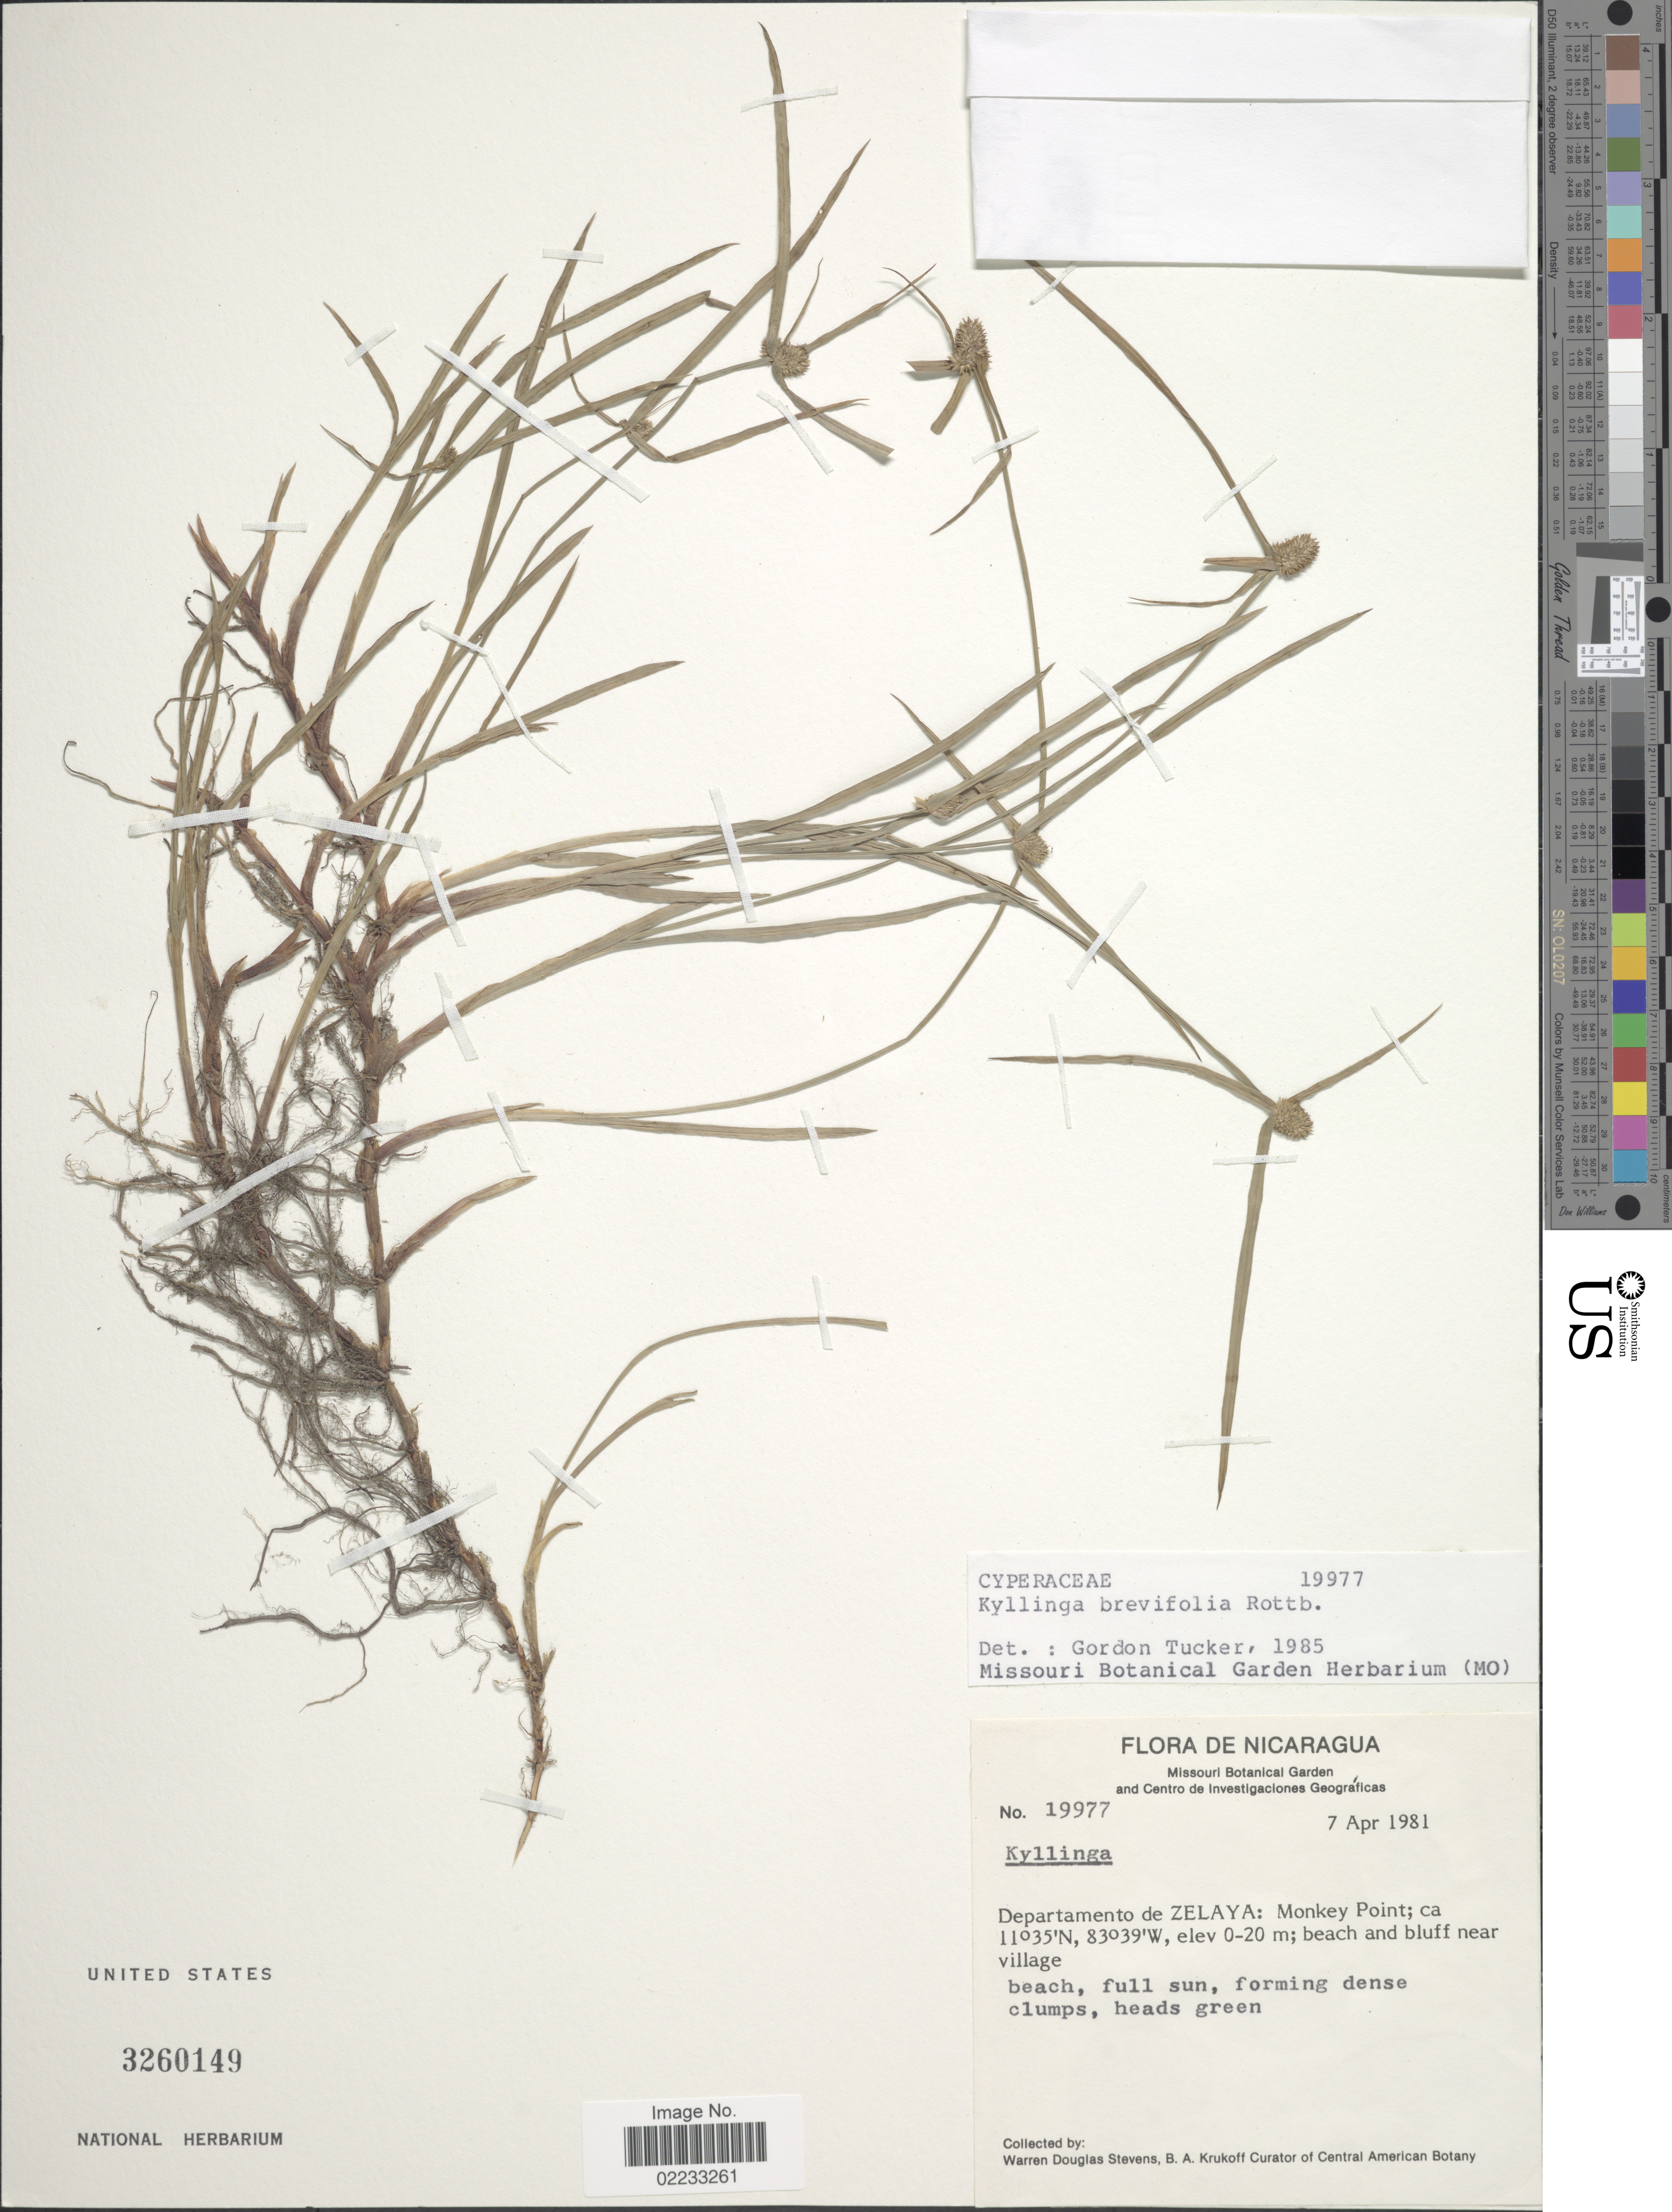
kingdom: Plantae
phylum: Tracheophyta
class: Liliopsida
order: Poales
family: Cyperaceae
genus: Cyperus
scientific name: Cyperus brevifolius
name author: (Rottb.) Hassk.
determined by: Strong, M. T., (US), Smithsonian Institution - National Museum of Natural History (UNITED STATES)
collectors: W. D. Stevens & B. A. Krukoff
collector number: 19977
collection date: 1981-04-07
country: Nicaragua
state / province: Atlantico Sur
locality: Departamento de Zelaya: Monkey Point; beach and bluff near village.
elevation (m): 0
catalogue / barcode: US 3260149